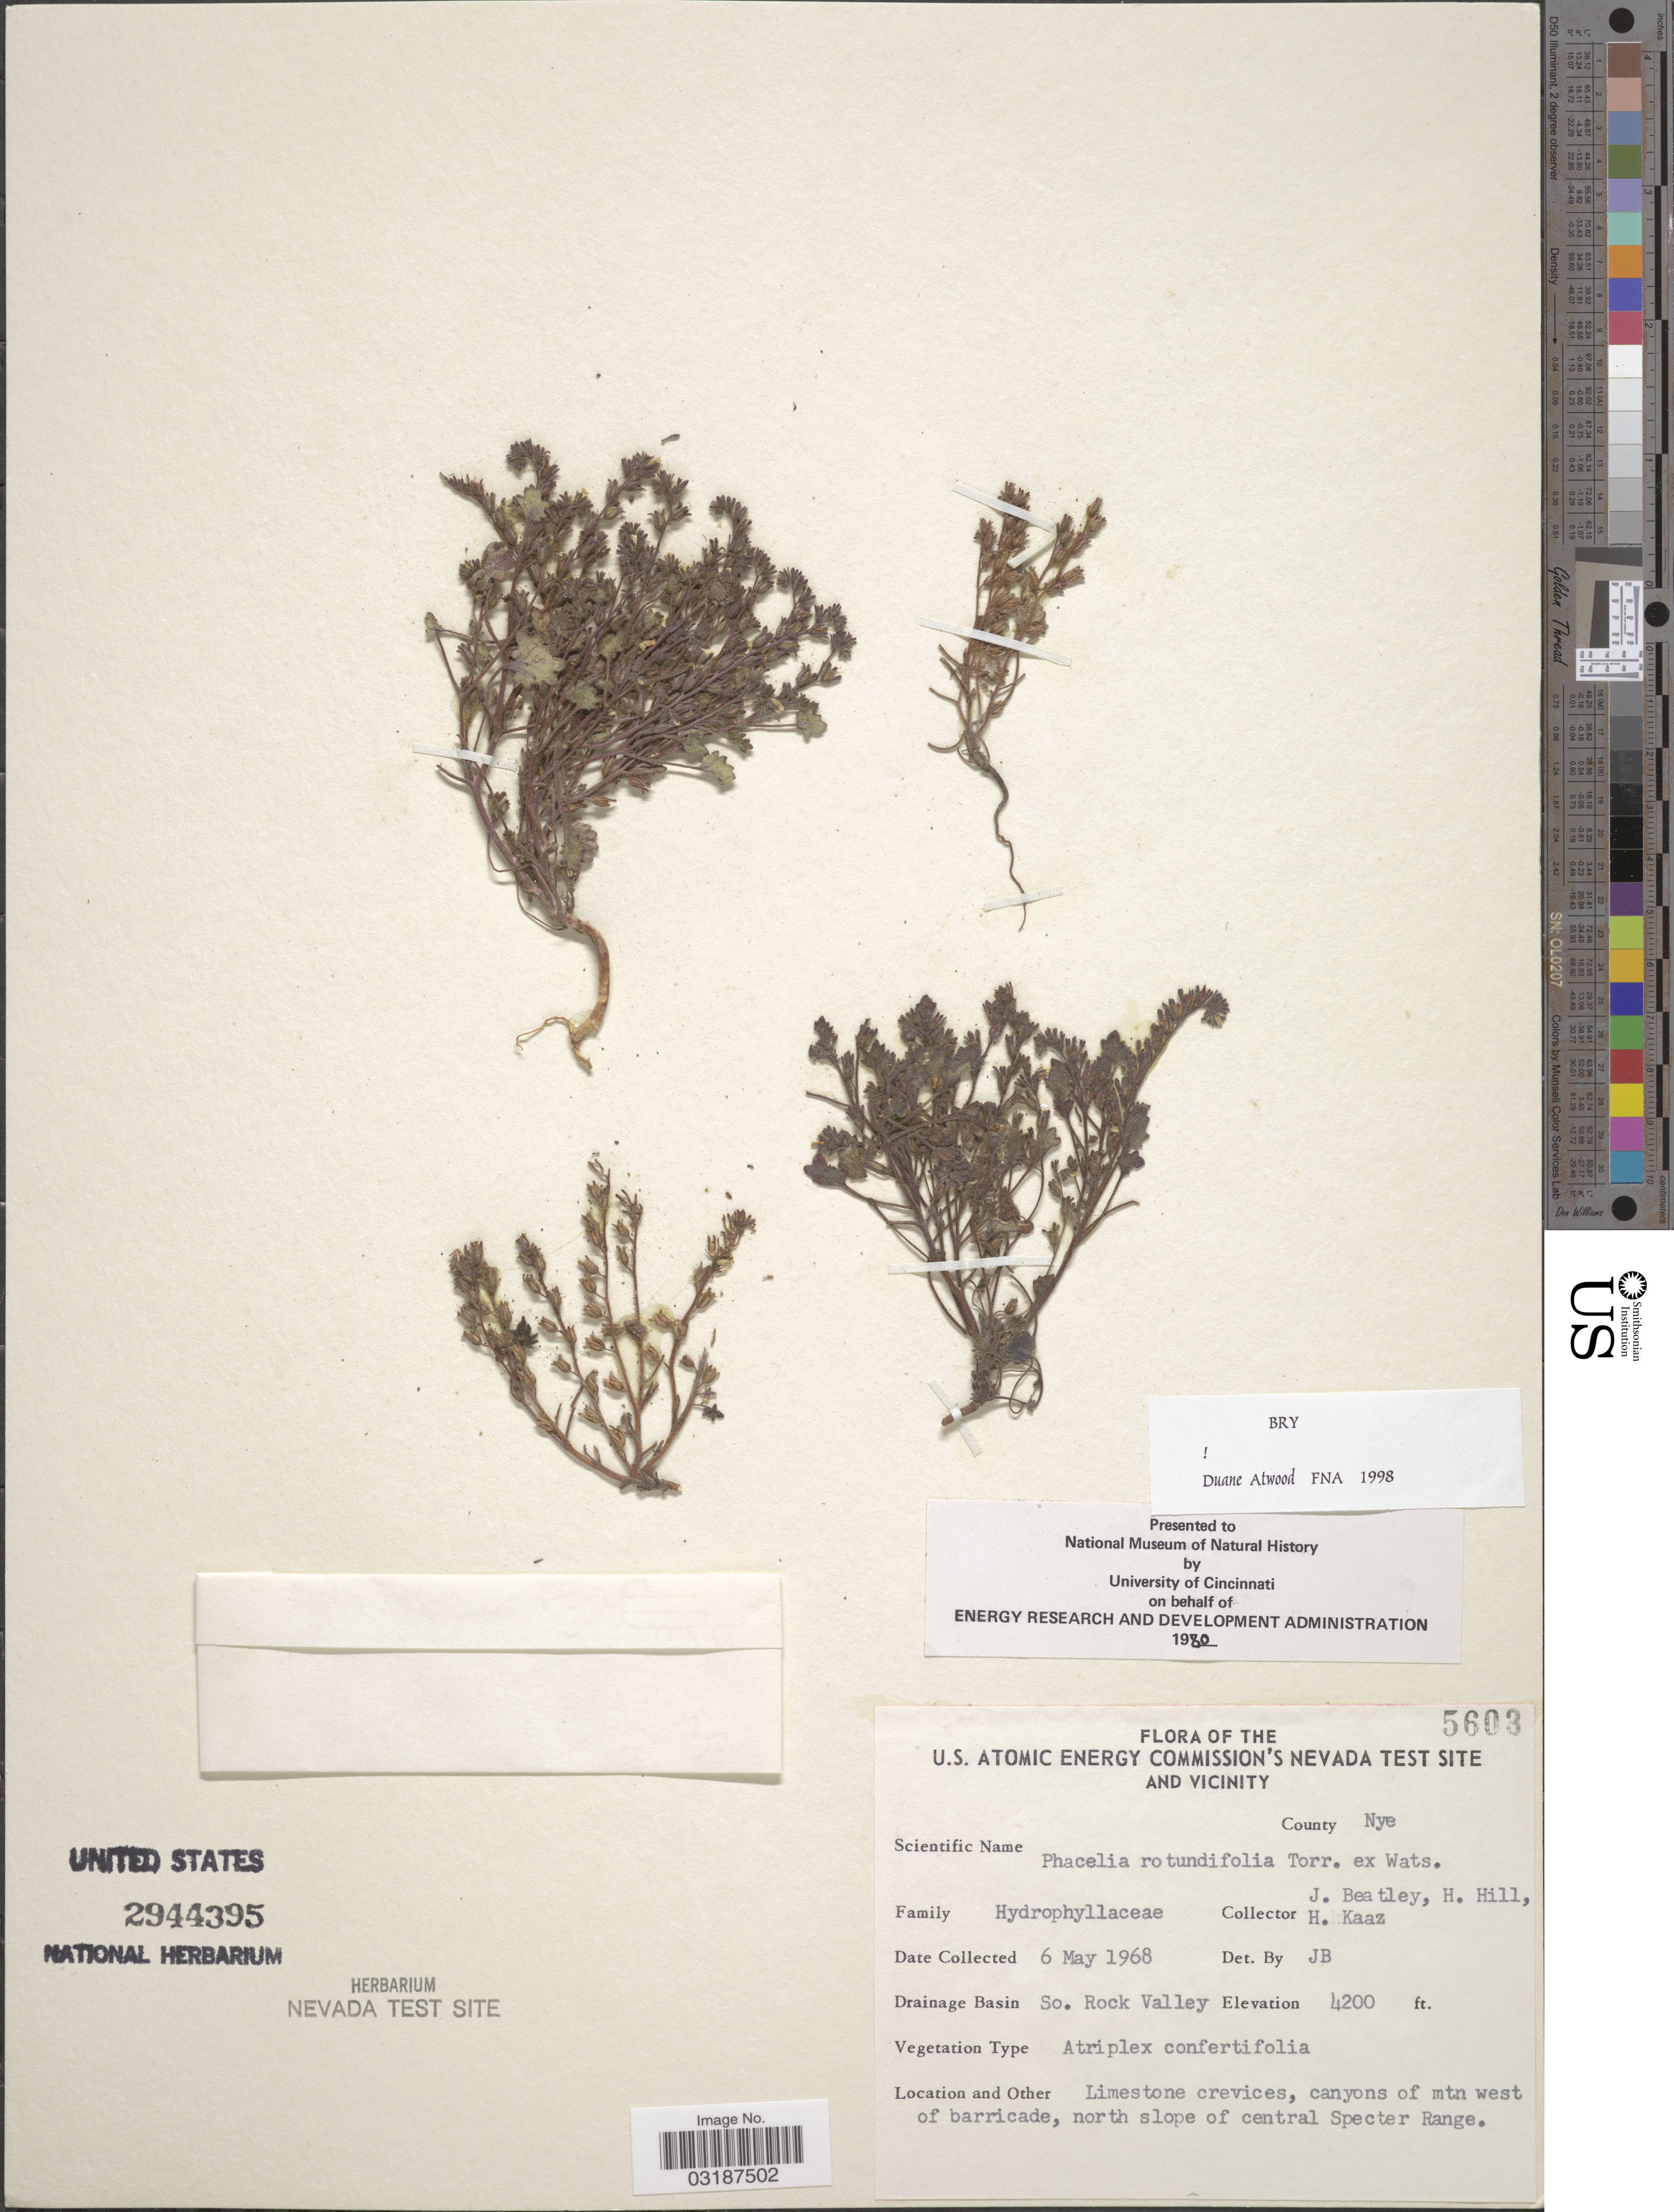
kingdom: Plantae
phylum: Tracheophyta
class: Magnoliopsida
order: Boraginales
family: Hydrophyllaceae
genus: Phacelia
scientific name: Phacelia rotundifolia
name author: Torr. ex S. Watson in C. King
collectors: J. C. Beatley, H. Hill & H. Kaaz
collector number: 5603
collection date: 1968-05-06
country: United States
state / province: Nevada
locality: U.S. Atomic Energy Commission's Nevada Test Site and Vicinity. County Nye. Drainage Basin So. Rock Valley. Limeston crevices, canyons of mtn west of barricade, north slope of central Specter Range.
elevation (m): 1280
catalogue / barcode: US 2944395